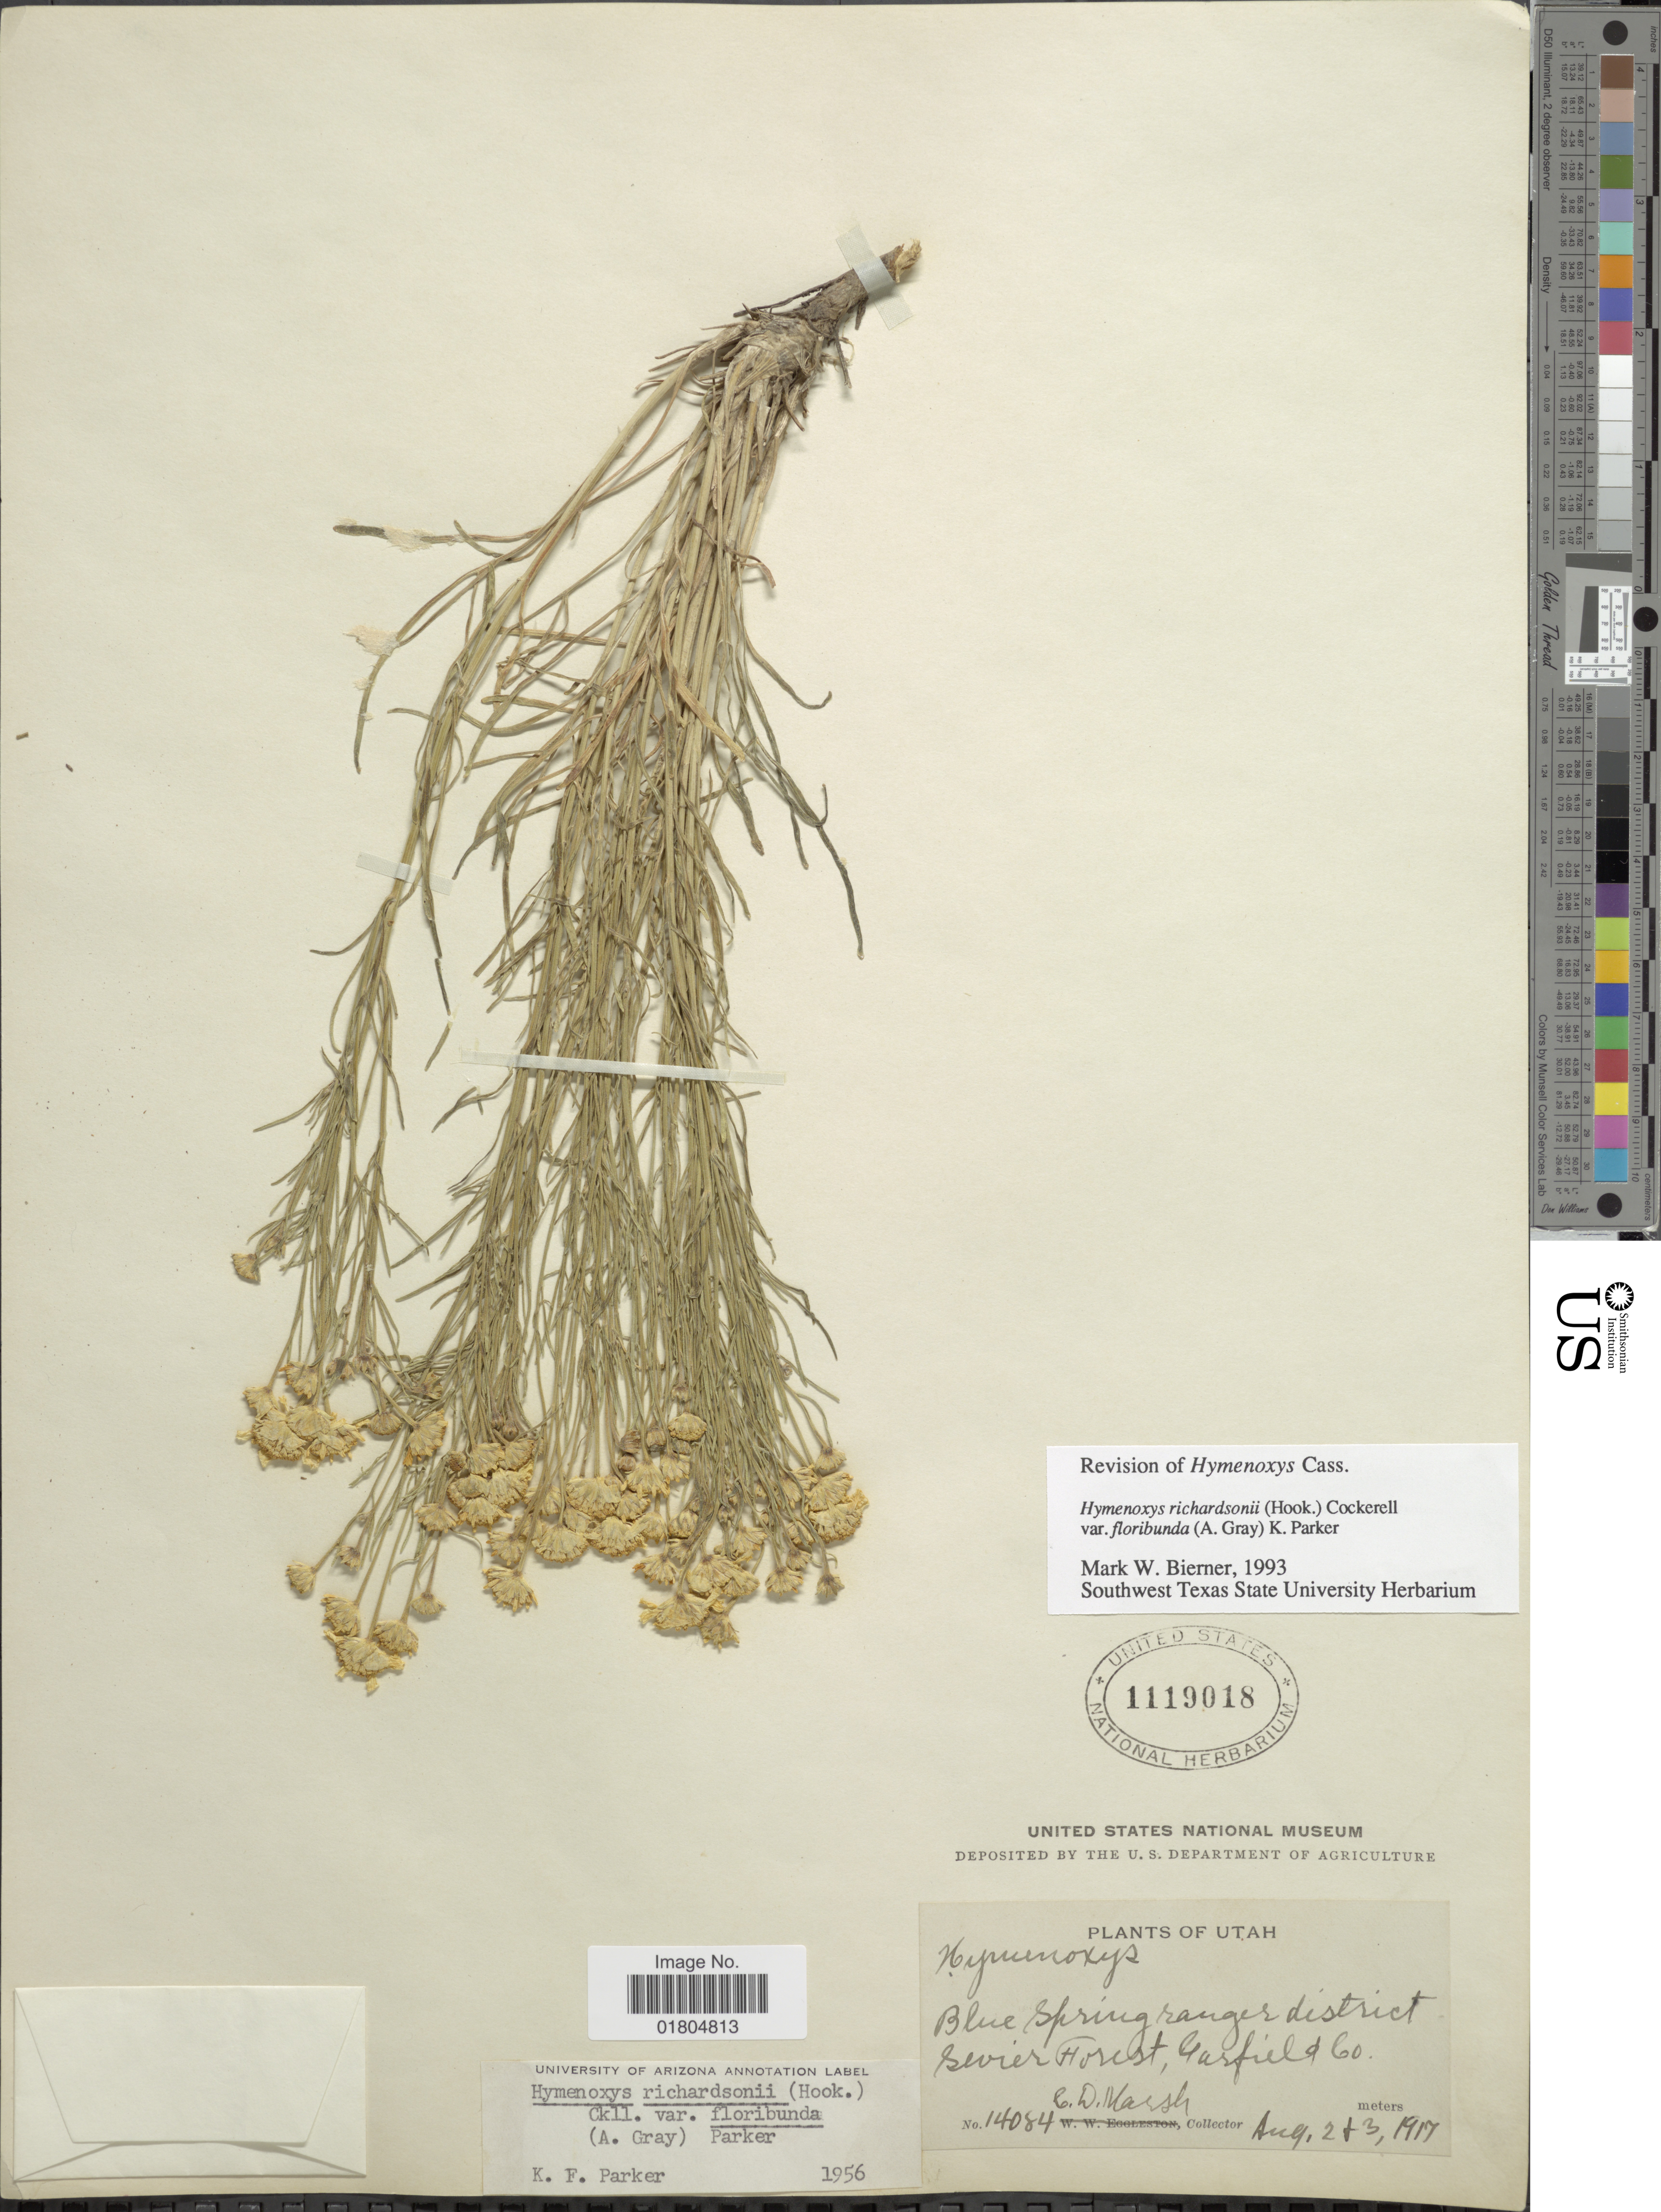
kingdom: Plantae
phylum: Tracheophyta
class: Magnoliopsida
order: Asterales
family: Asteraceae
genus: Hymenoxys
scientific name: Hymenoxys richardsonii var. floribunda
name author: (A. Gray) K.F. Parker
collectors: C. D. Marsh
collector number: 14084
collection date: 1917-08-02/1917-08-03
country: United States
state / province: Utah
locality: Blue Spring ranger district. Sevier Forest, Garfield Co.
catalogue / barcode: US 1119018